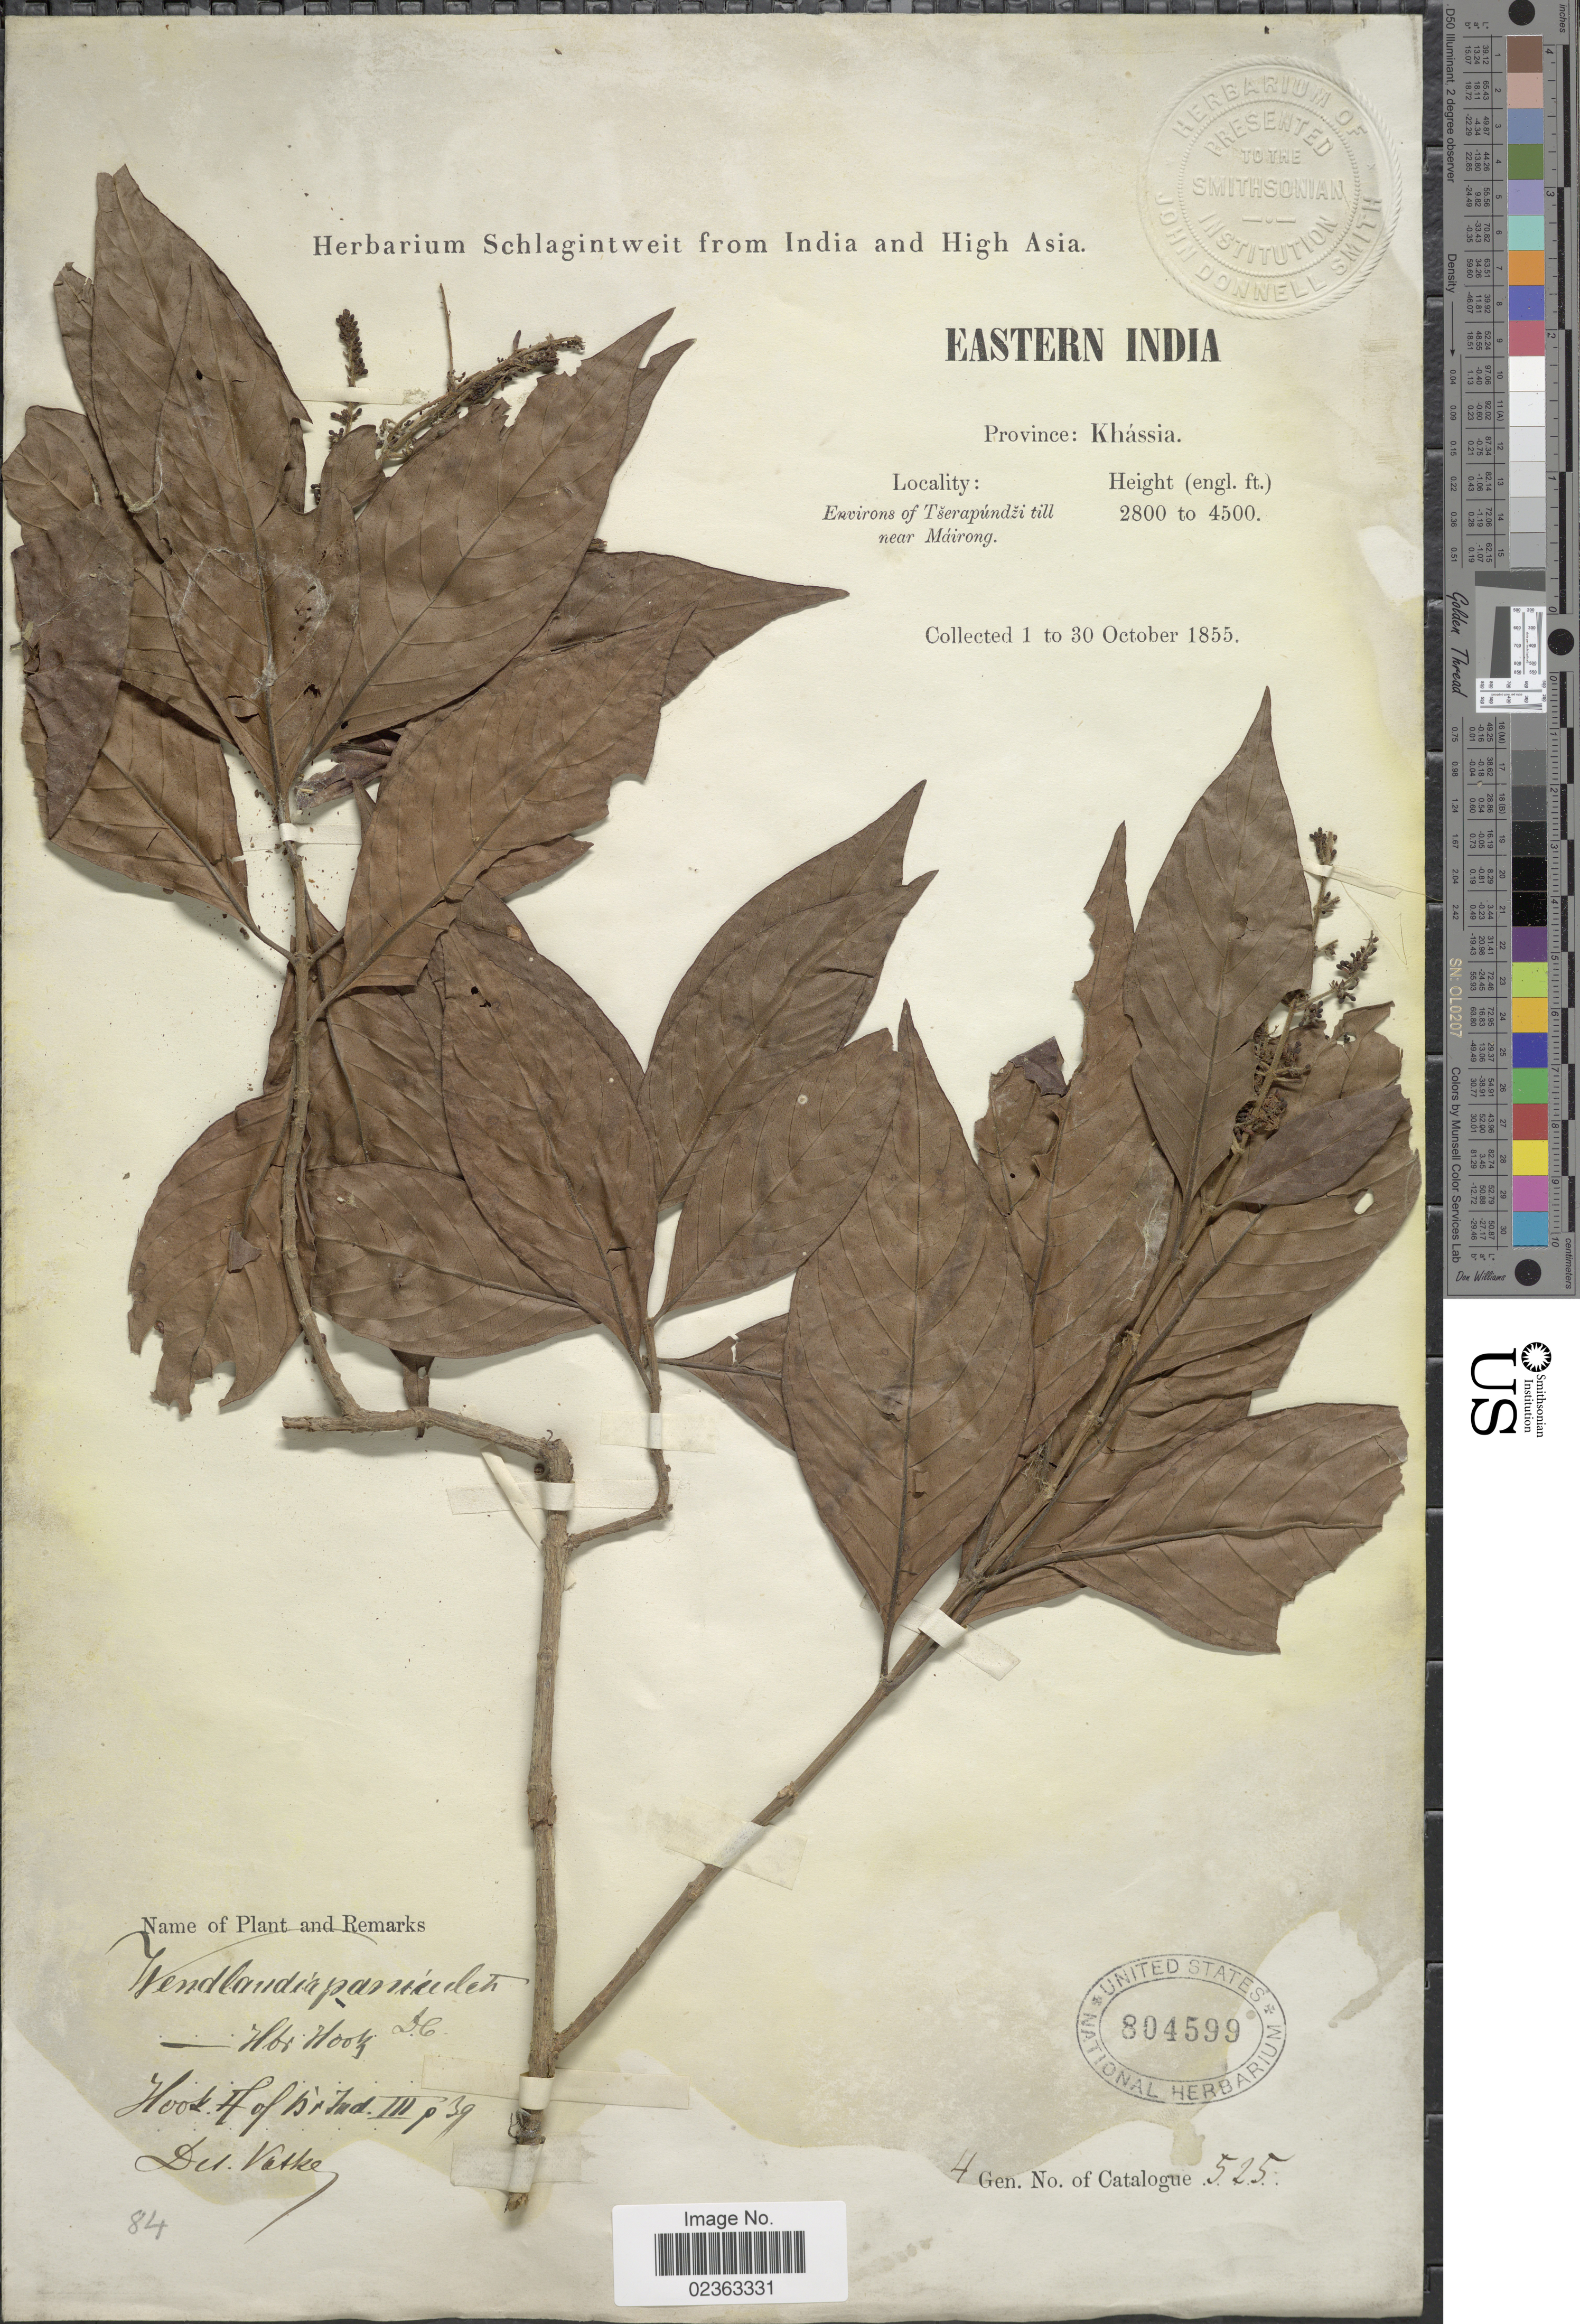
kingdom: Plantae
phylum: Tracheophyta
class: Magnoliopsida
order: Gentianales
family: Rubiaceae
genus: Wendlandia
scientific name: Wendlandia paniculata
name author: (Roxb.) DC.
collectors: ex herb. Schlagintweit from India and High Asia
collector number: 525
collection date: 1855-10-01/1855-10-30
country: India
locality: Eastern India, Province: Khassia, Environs of Tserpundzi till near Mairong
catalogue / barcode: US 804599